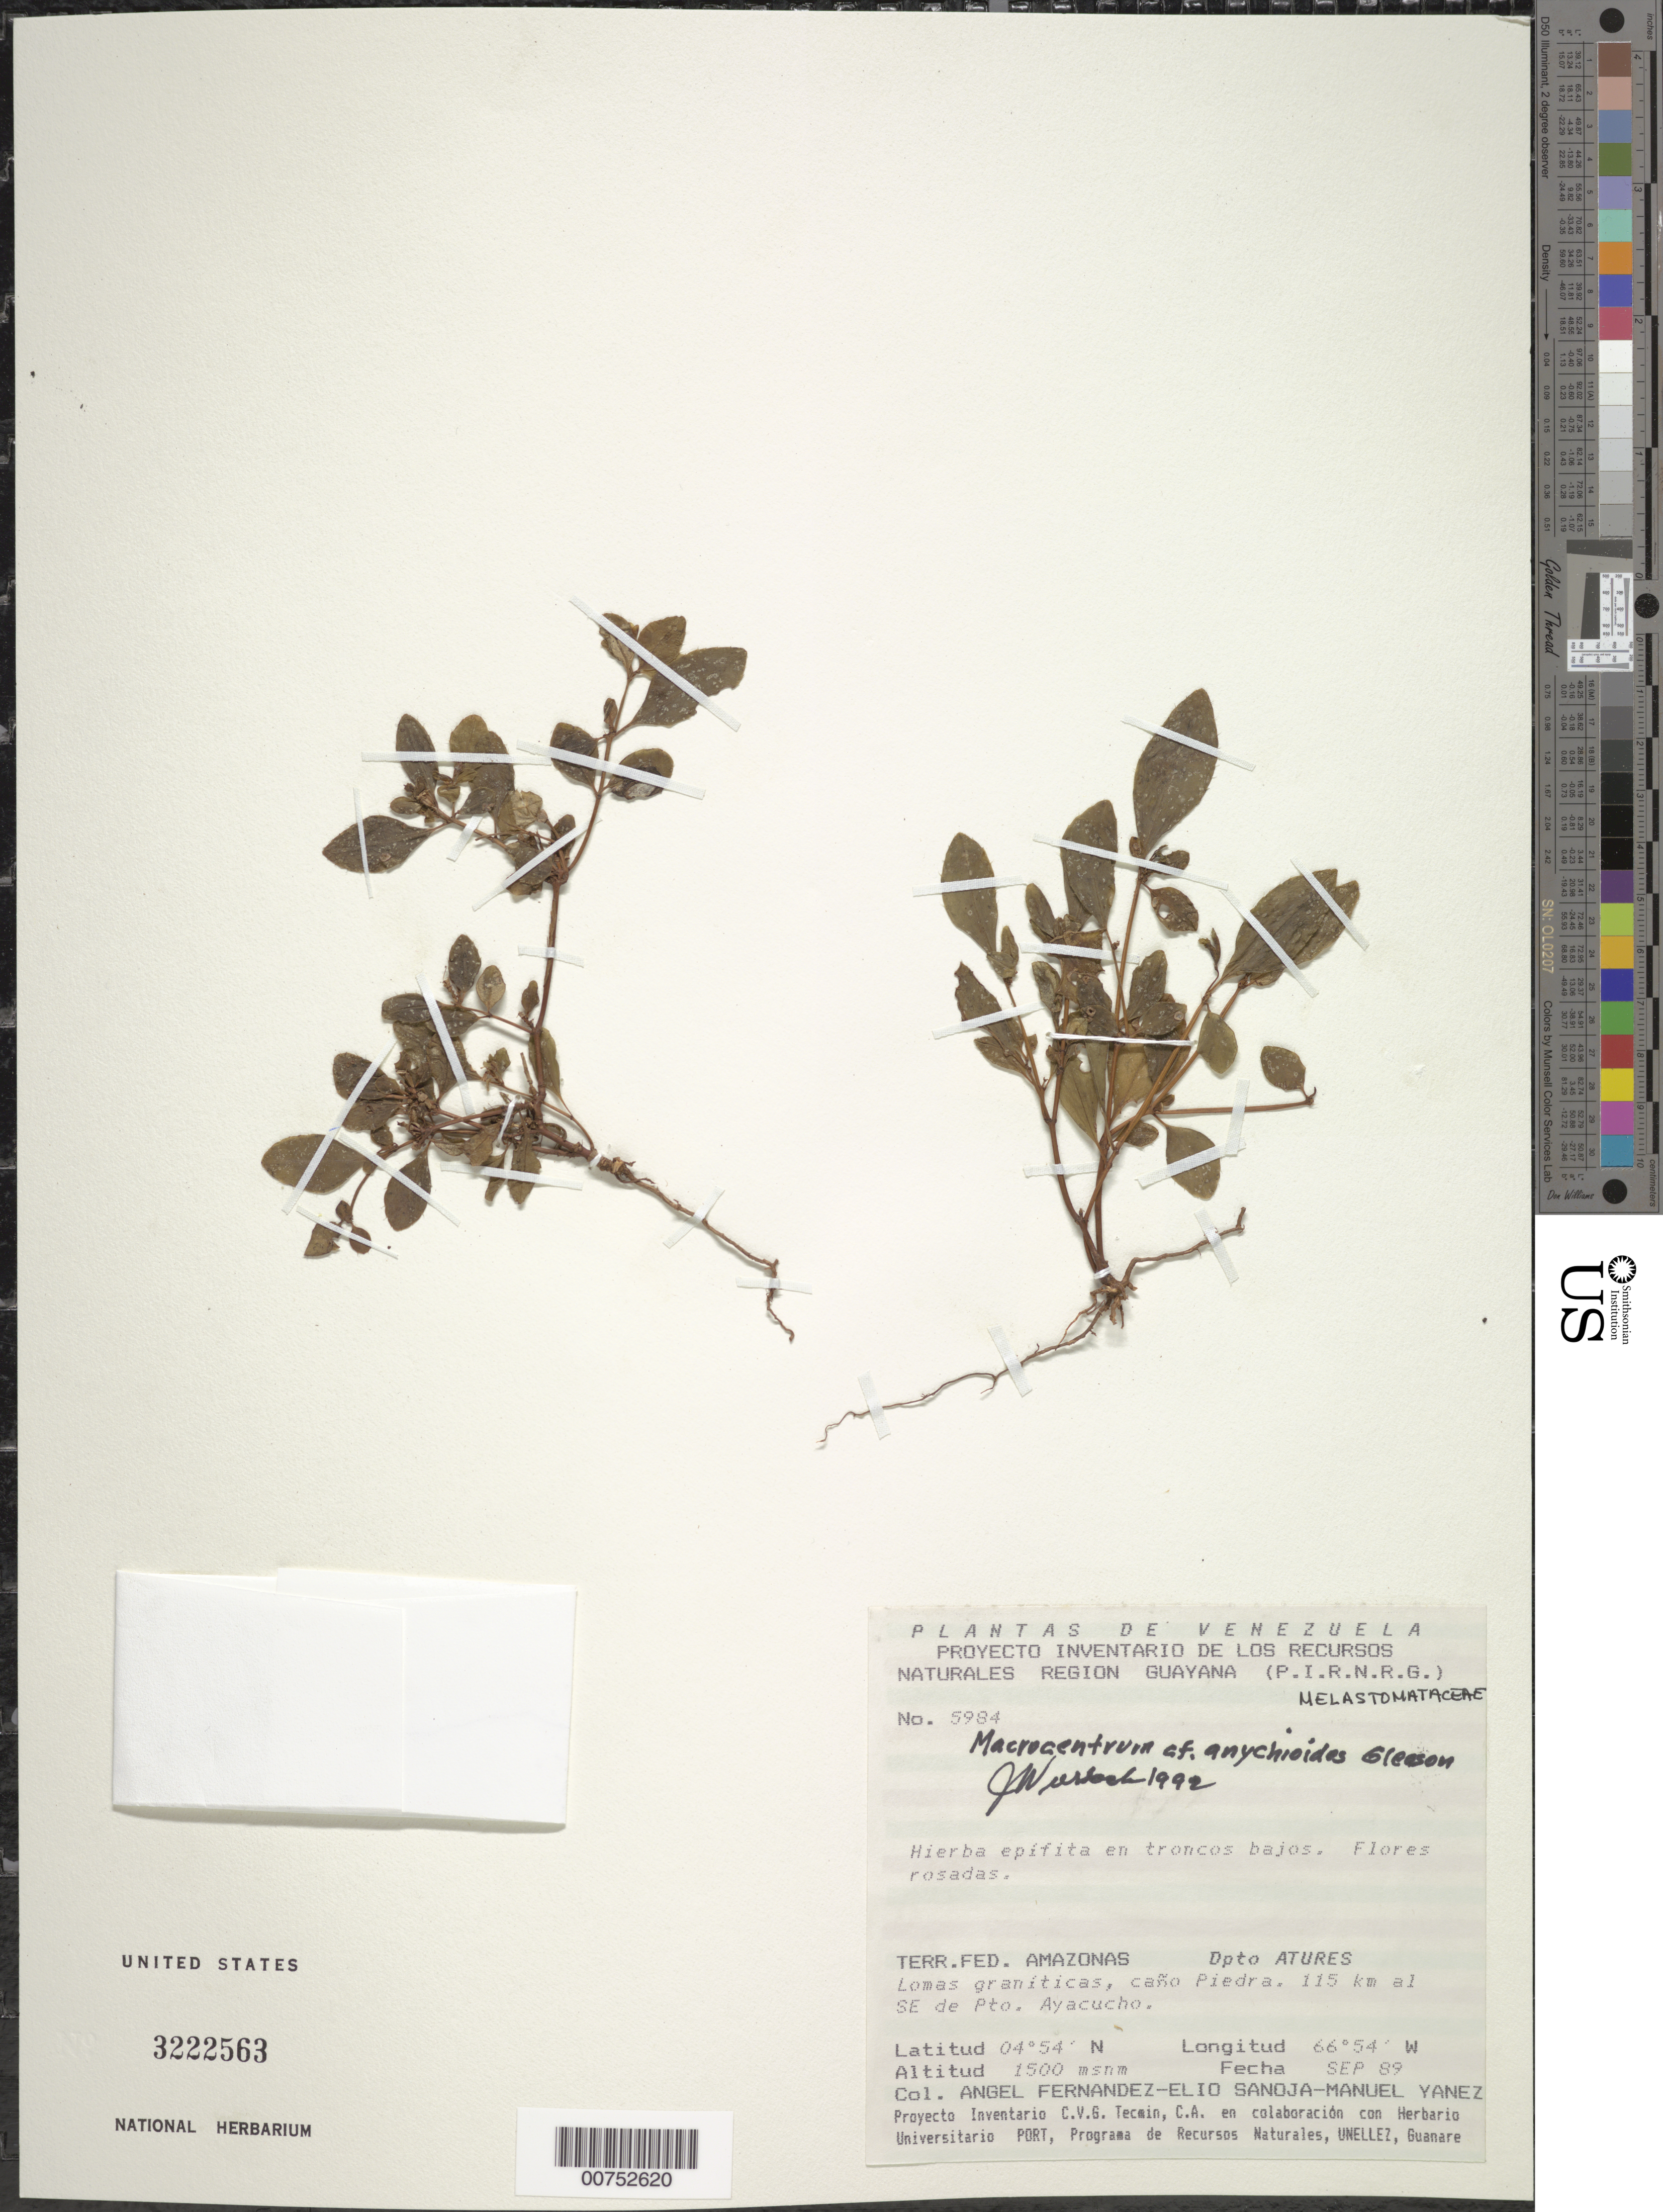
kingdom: Plantae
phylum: Tracheophyta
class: Magnoliopsida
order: Myrtales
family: Melastomataceae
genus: Macrocentrum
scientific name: Macrocentrum anychioides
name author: Gleason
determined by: Wurdack, John J., (US), US (UNITED STATES)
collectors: A. Fernández, E. Sanoja & M. Yanez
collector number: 5984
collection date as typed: Sep-89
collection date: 1989-09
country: Venezuela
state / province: Amazonas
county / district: Atures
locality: Caño Piedra, 115 km SE de Puerto Ayacucho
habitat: Lomas graníticas; on tree trunks at base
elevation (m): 1500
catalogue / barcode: US 3222563